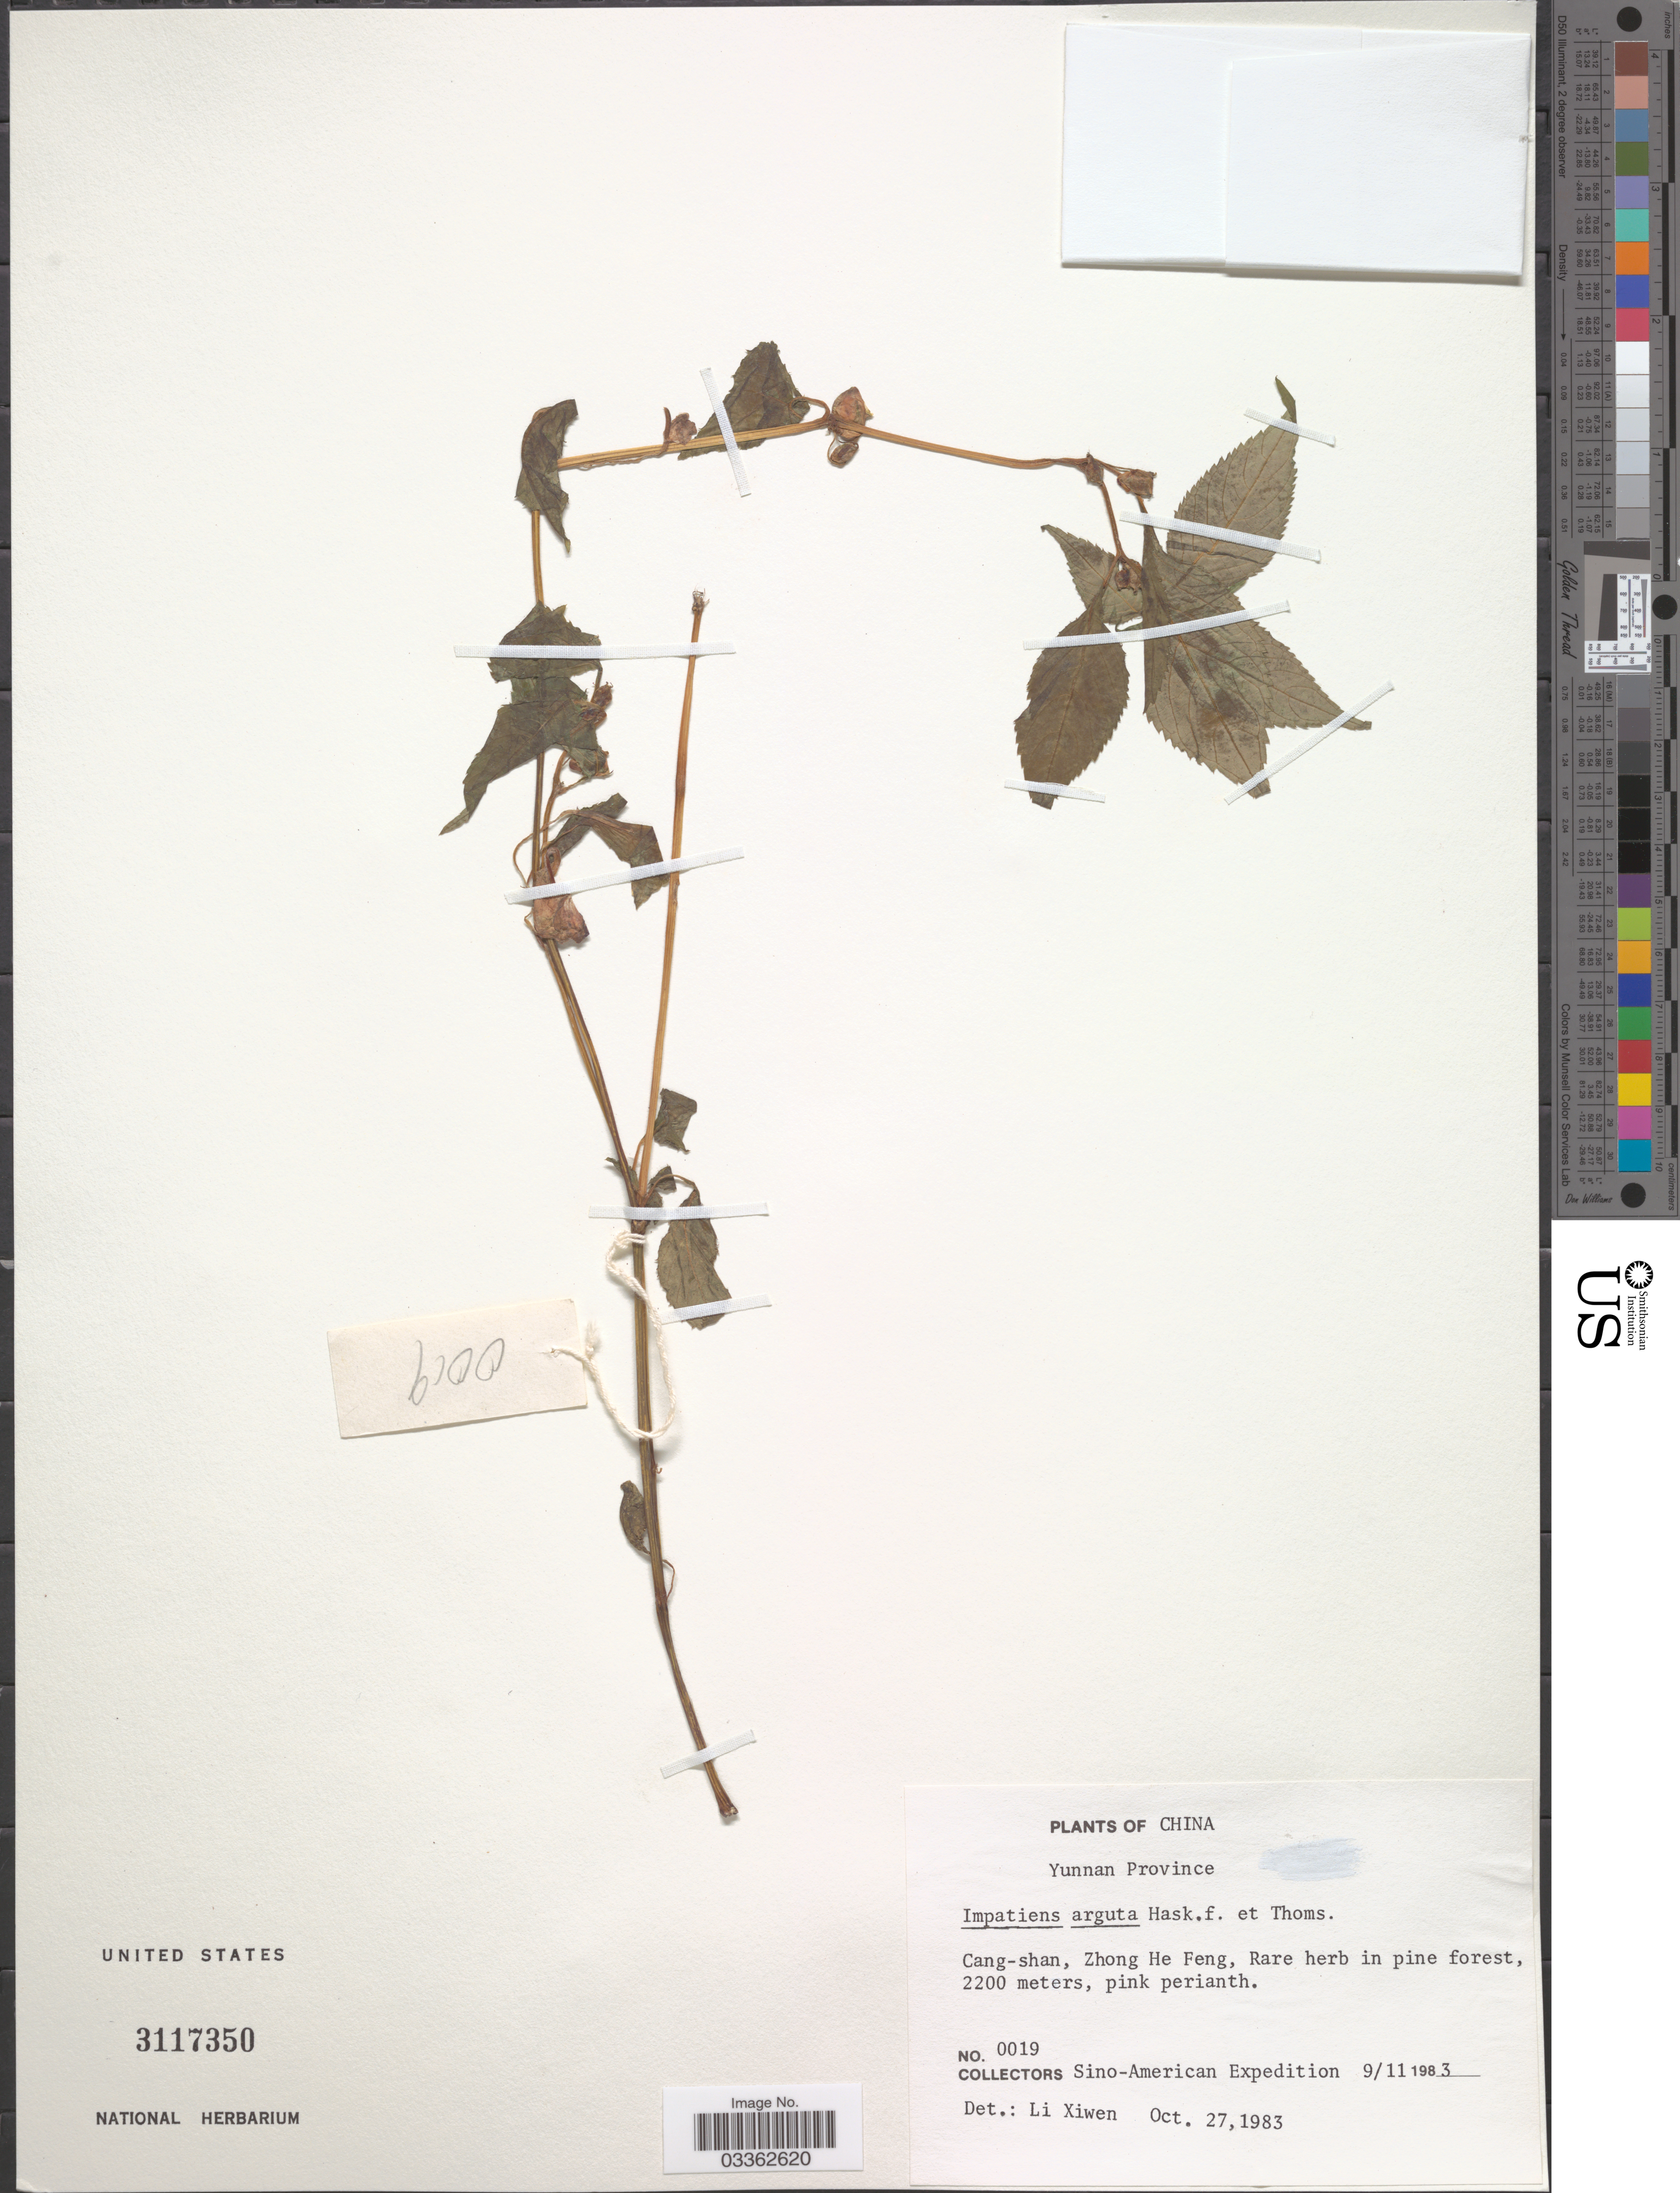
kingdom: Plantae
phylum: Tracheophyta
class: Magnoliopsida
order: Ericales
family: Balsaminaceae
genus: Impatiens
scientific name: Impatiens arguta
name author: Hook. f. & Thomson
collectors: Sino-American Expedition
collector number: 0019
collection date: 1983-11-09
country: China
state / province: Yunnan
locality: Cang-shan, Zhong He Feng.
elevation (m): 2200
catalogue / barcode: US 3117350